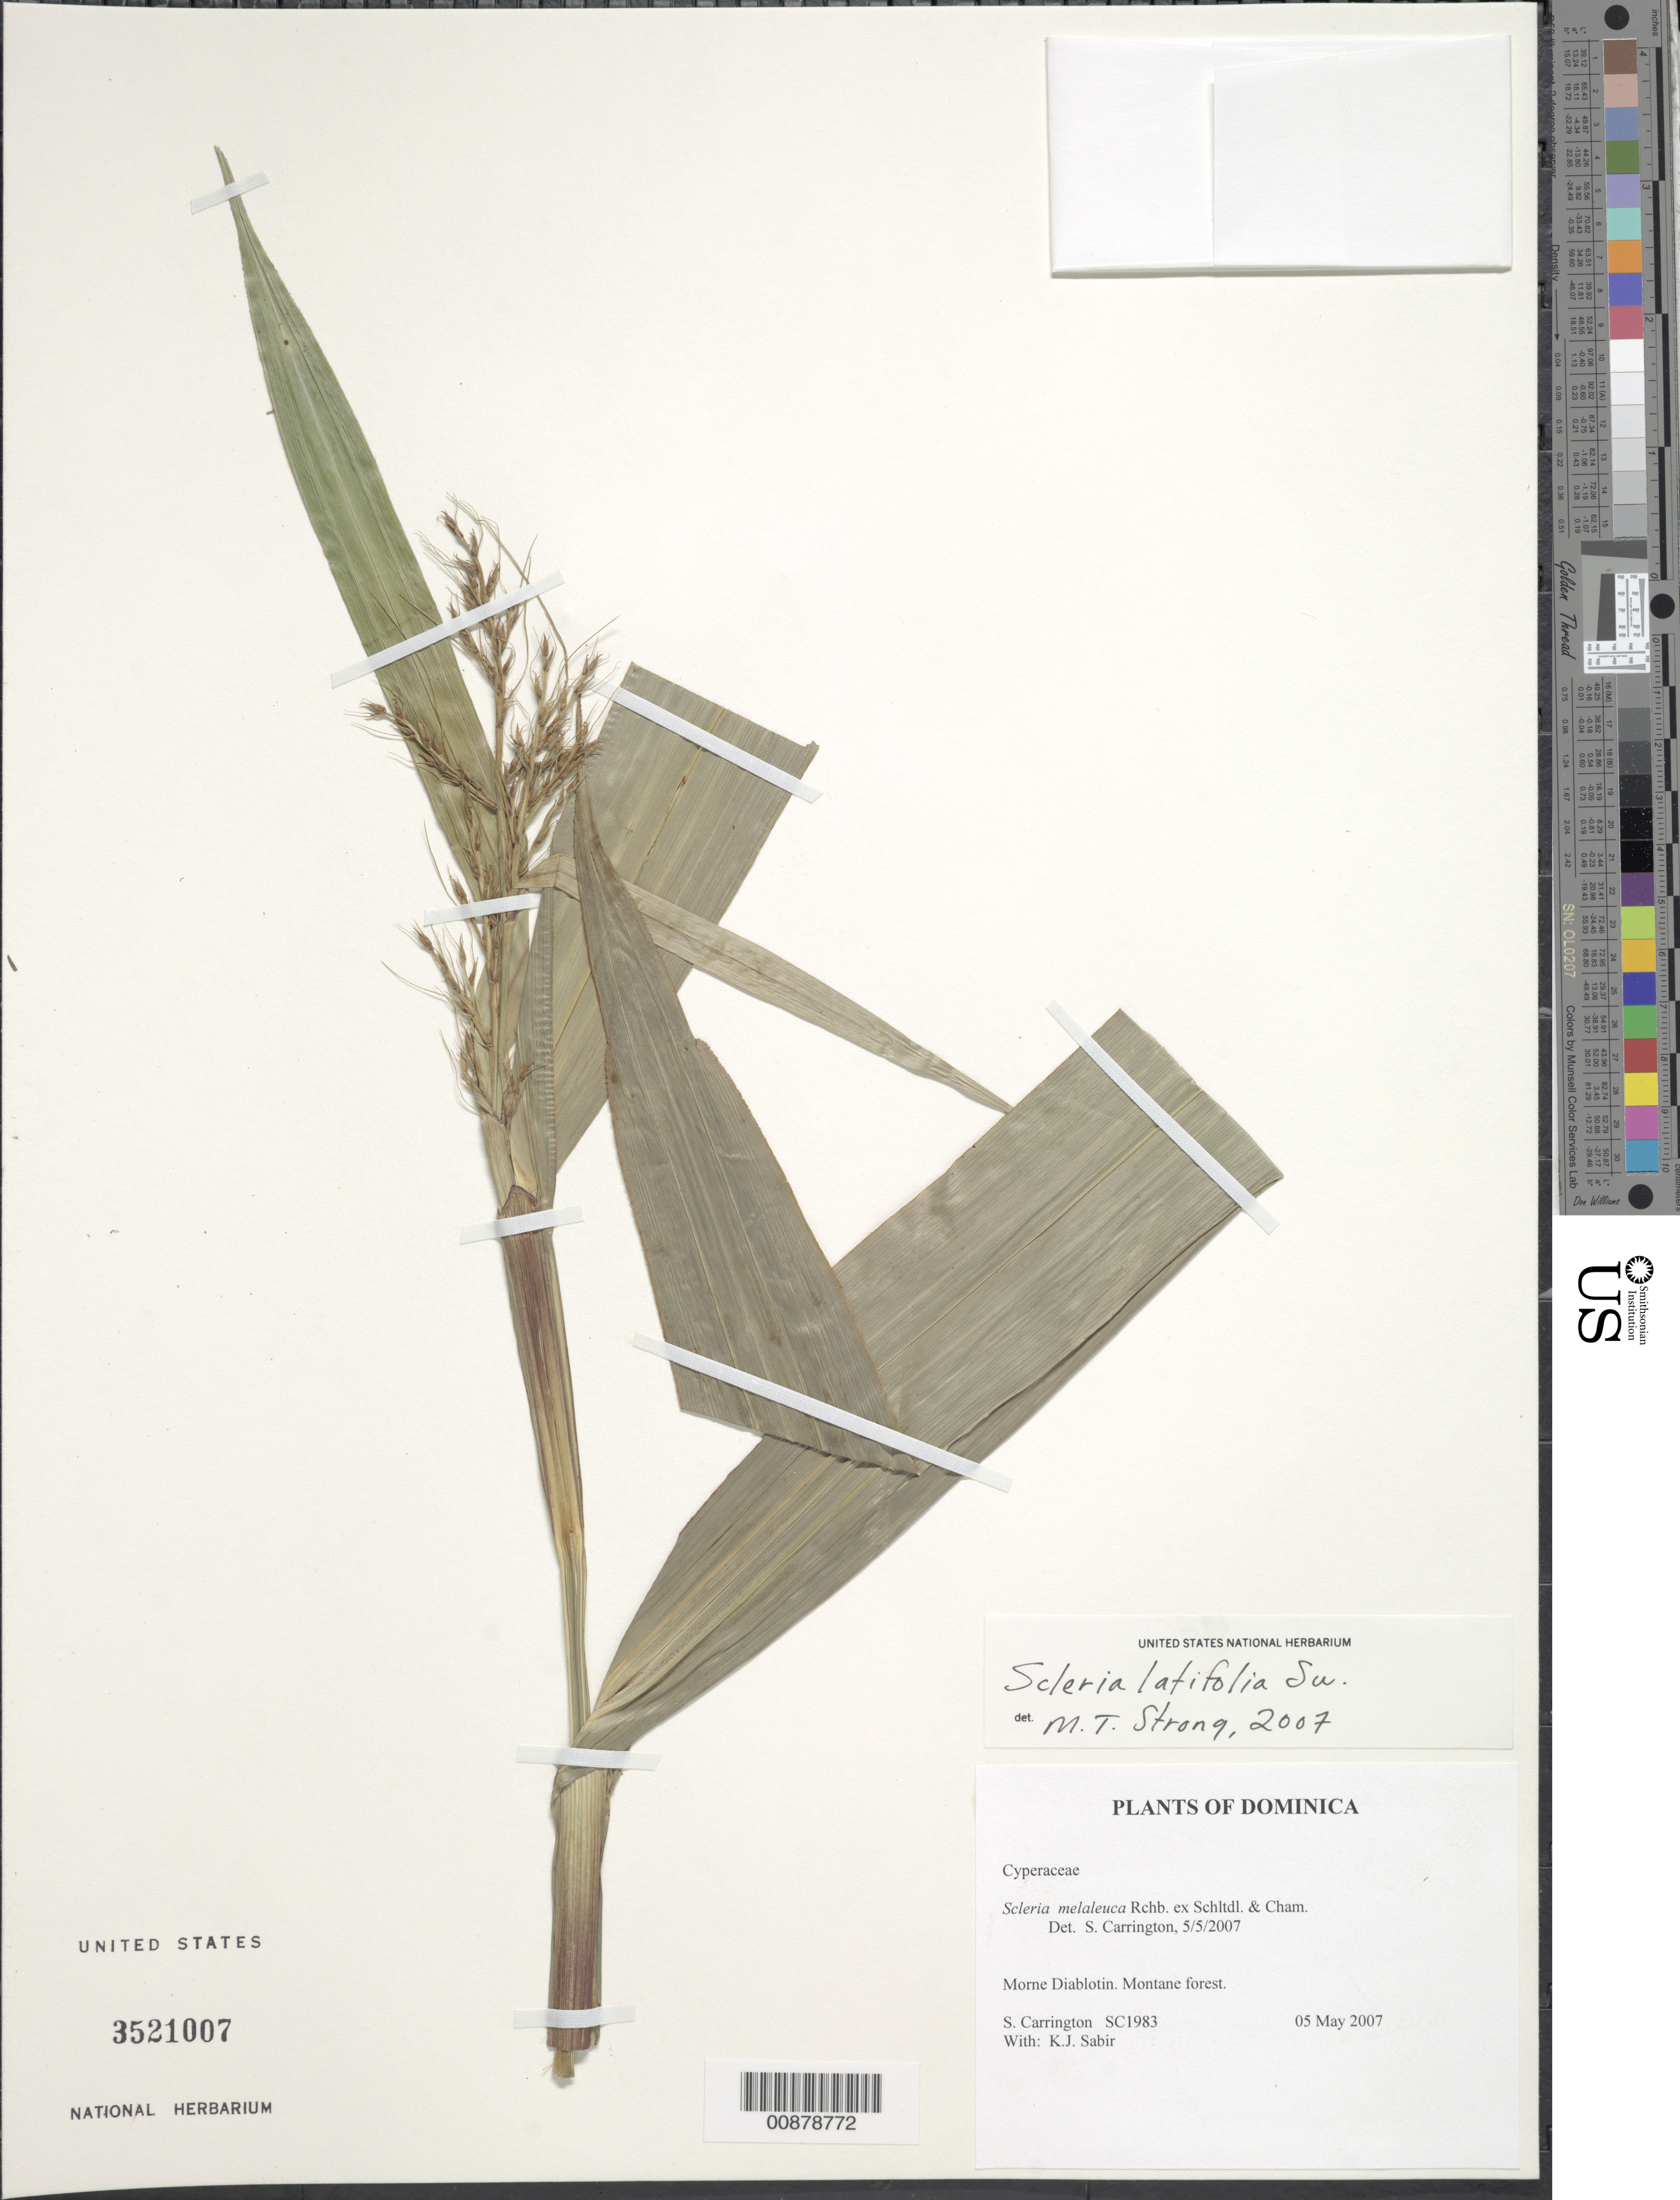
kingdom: Plantae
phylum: Tracheophyta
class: Liliopsida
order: Poales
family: Cyperaceae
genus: Scleria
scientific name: Scleria latifolia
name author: Sw.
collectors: C. M. S. Carrington & K. Sabir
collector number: SC 1983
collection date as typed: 05 May 2007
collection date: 2007-05-05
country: Dominica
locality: Morne Diablotin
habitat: Montane forest.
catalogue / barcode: US 3521007